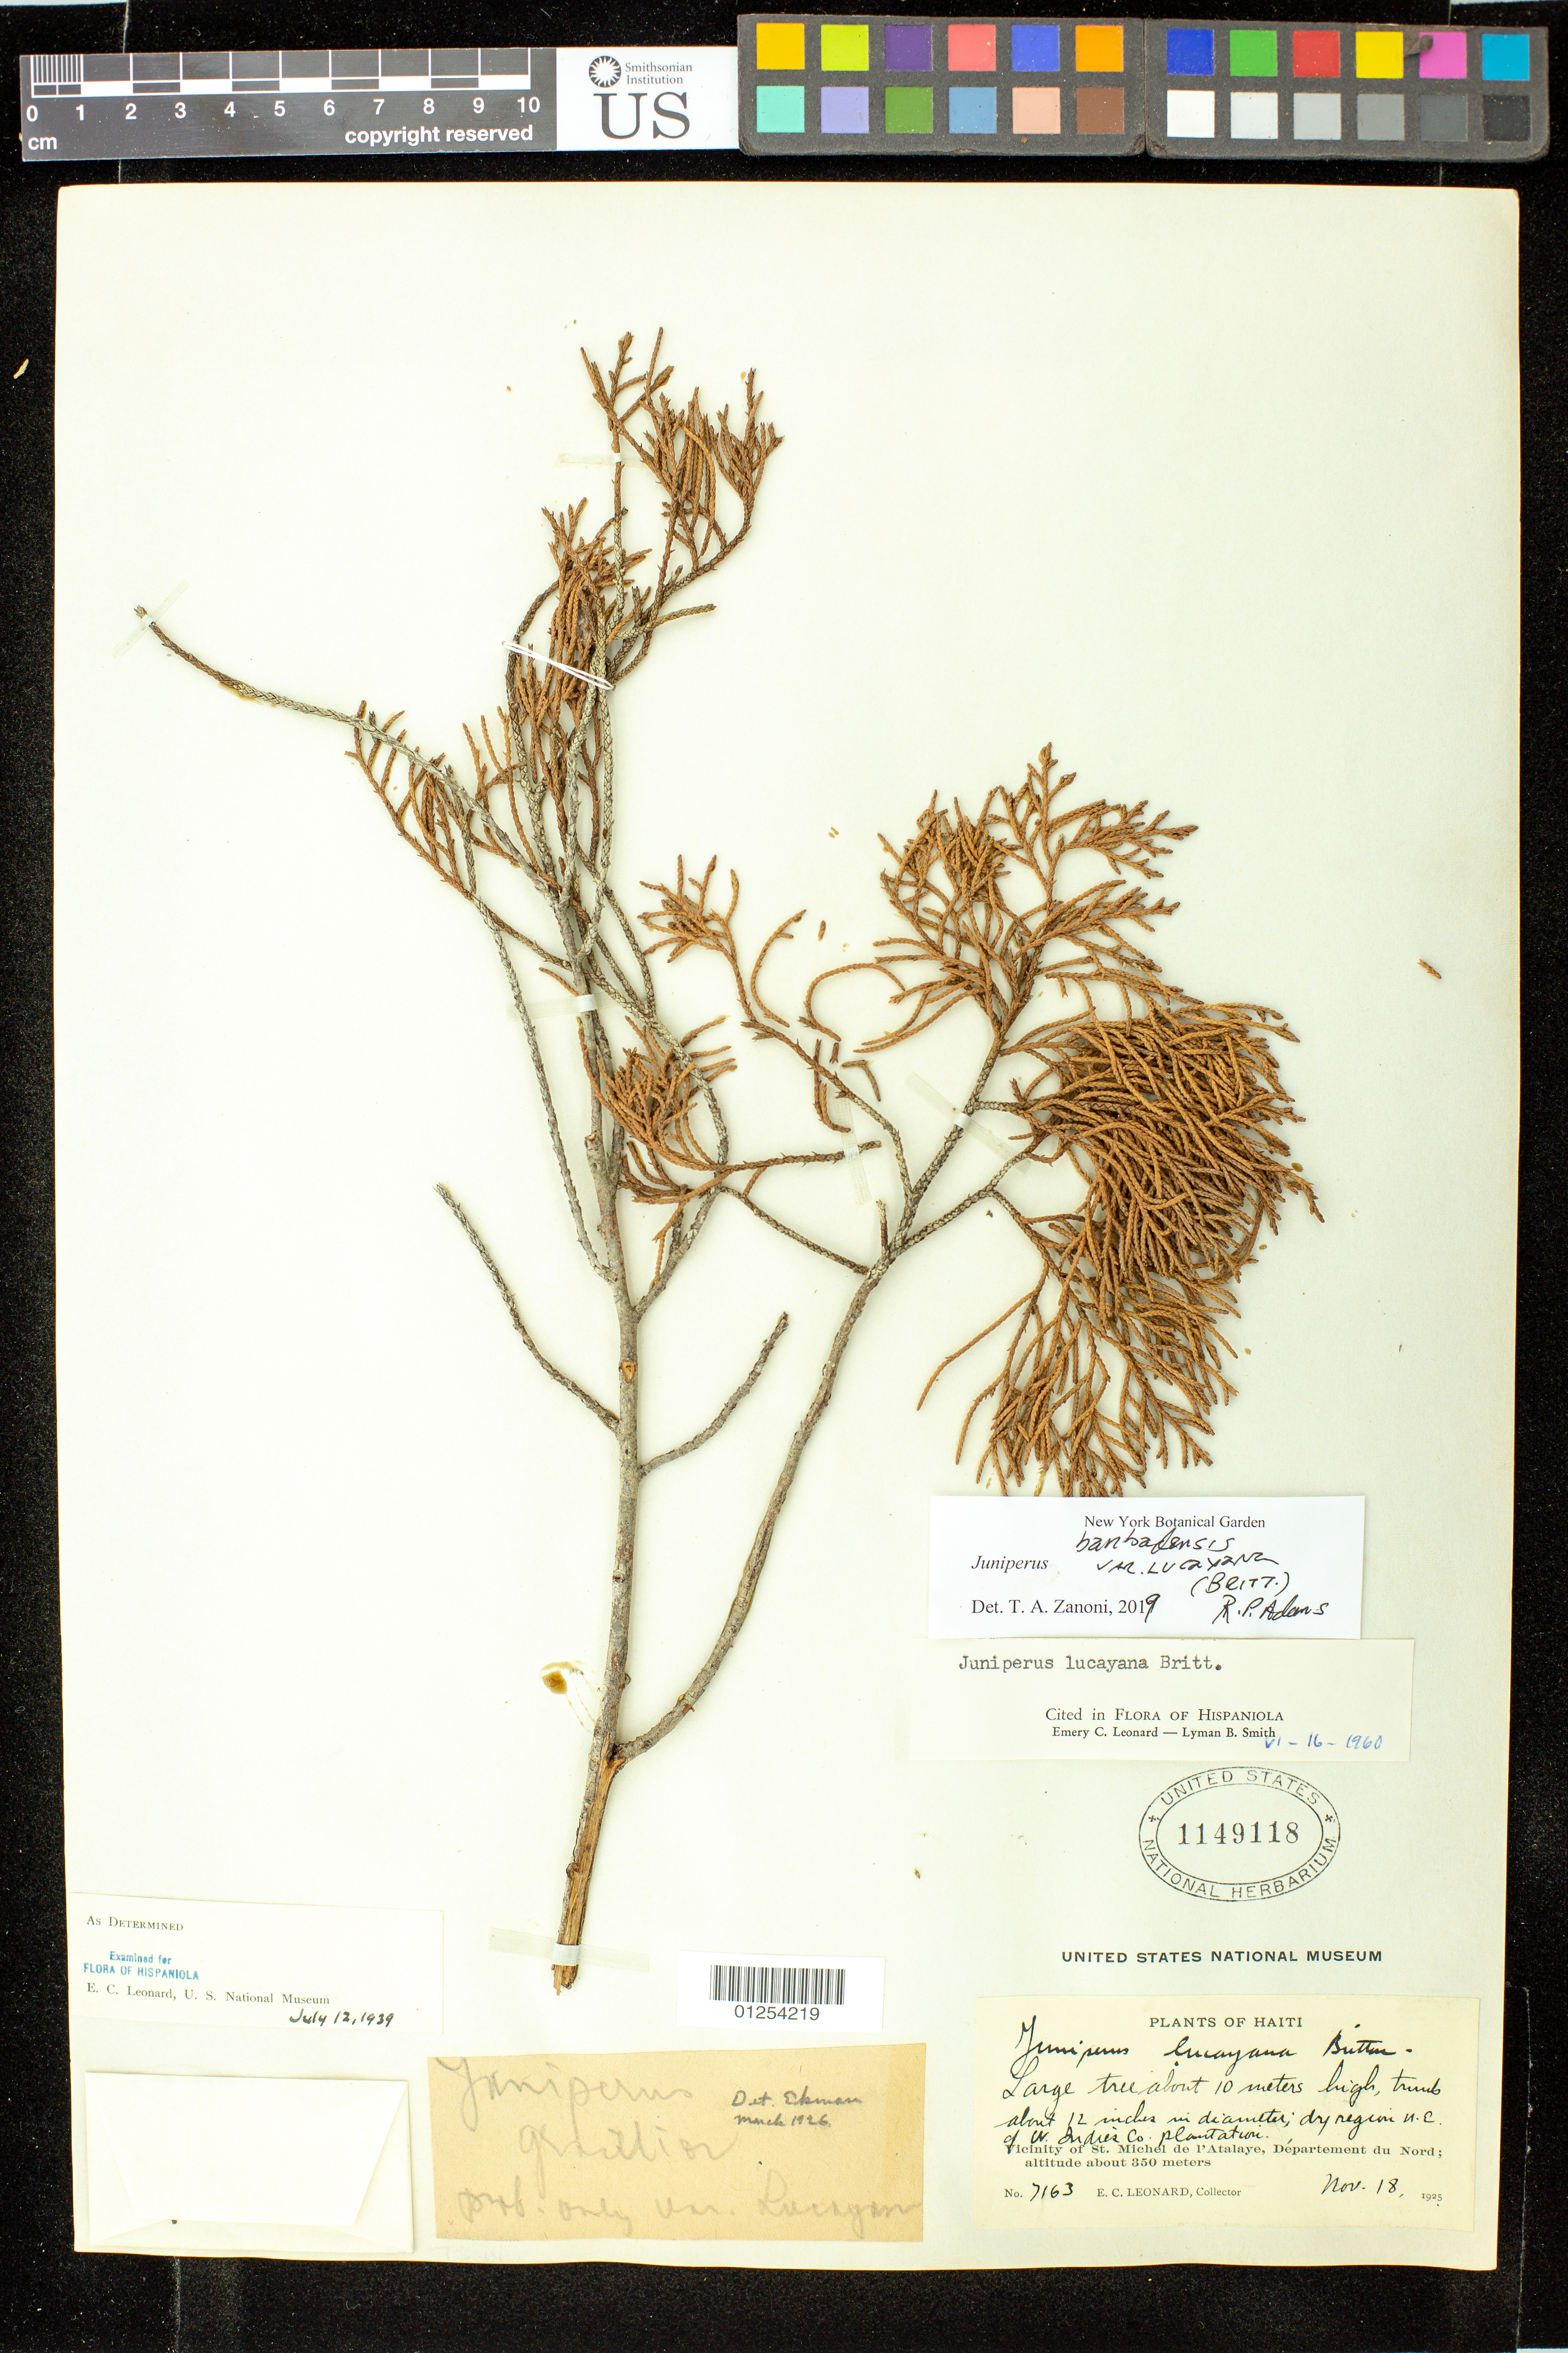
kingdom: Plantae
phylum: Tracheophyta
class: Pinopsida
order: Pinales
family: Cupressaceae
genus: Juniperus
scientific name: Juniperus barbadensis var. lucayana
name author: (Britton) R.P. Adams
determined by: Zanoni, T. A., (NY), New York Botanical Garden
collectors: E. C. Leonard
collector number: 7163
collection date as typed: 18 Nov 1925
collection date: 1925-11-18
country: Haiti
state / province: Nord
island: Hispaniola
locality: Vicinity of St. Michel de l'Atalaye, Département du Nord. Along St. Raphael road east of plantation.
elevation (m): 350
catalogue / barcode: US 1149118